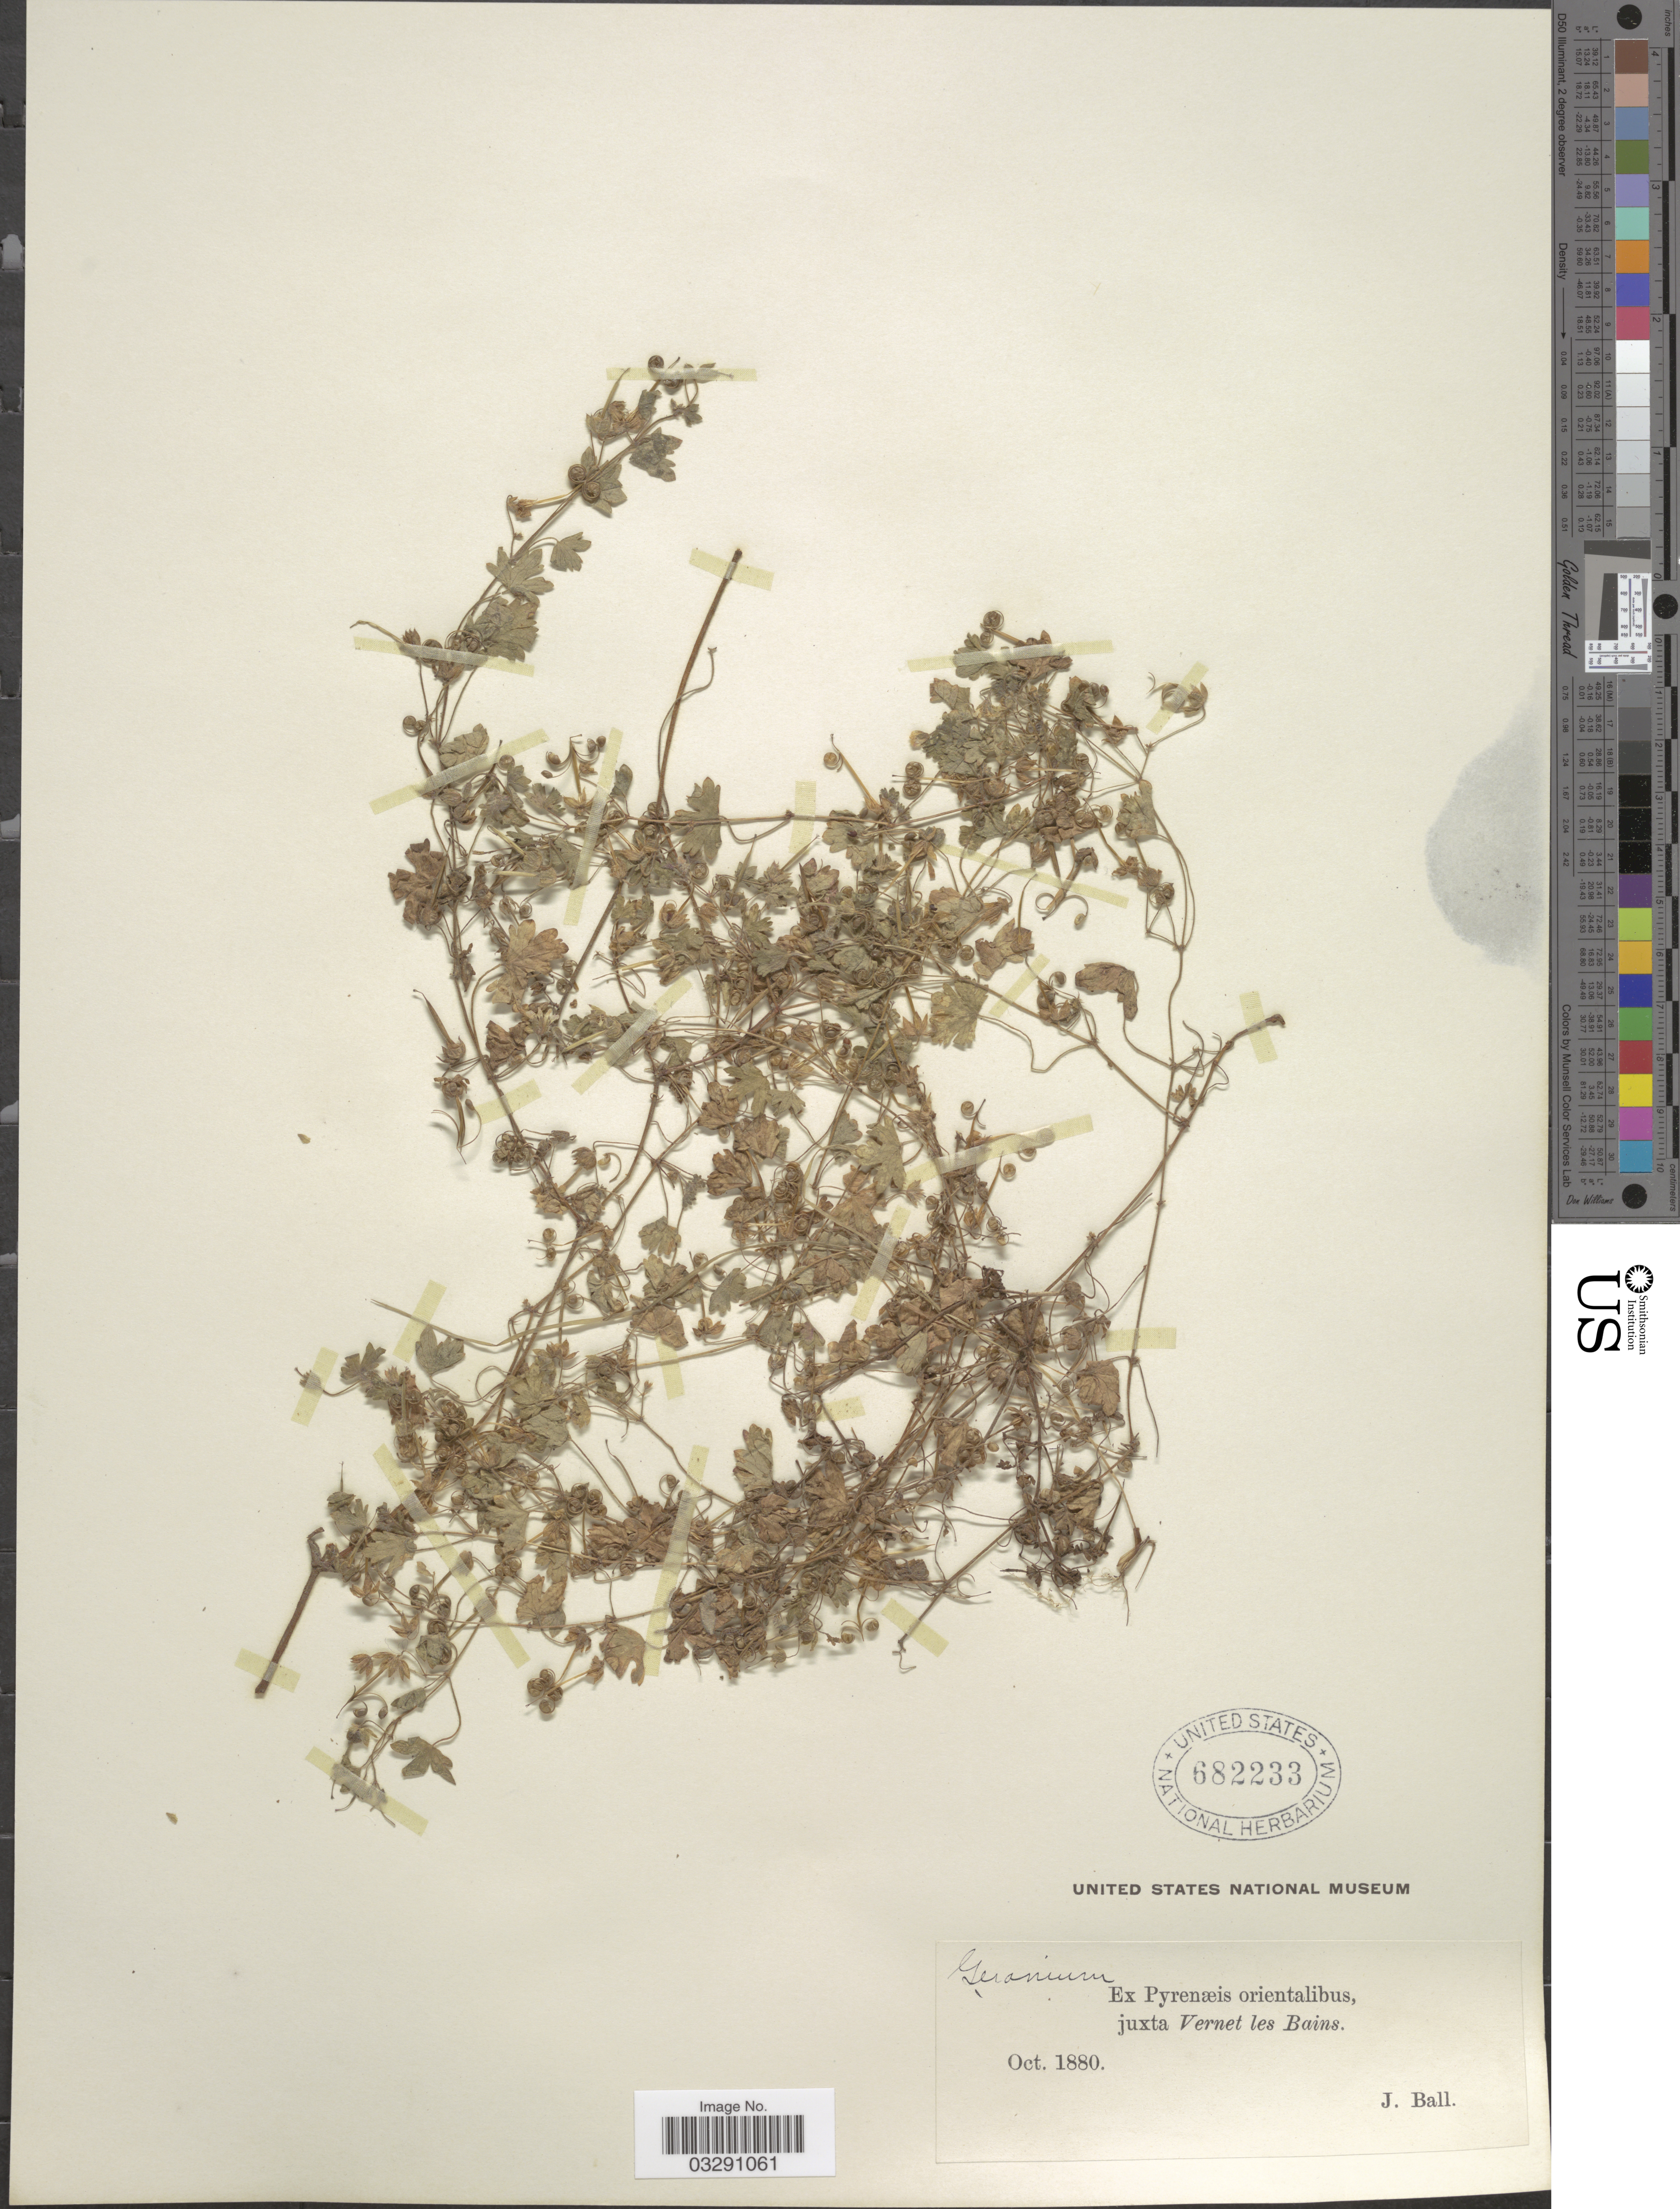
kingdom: Plantae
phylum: Tracheophyta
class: Magnoliopsida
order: Geraniales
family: Geraniaceae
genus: Geranium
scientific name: Geranium sp.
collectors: J. Ball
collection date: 1880-10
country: France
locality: Ex Pyrenæis orientalibus, juxta Vernet les Bains.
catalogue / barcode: US 682233